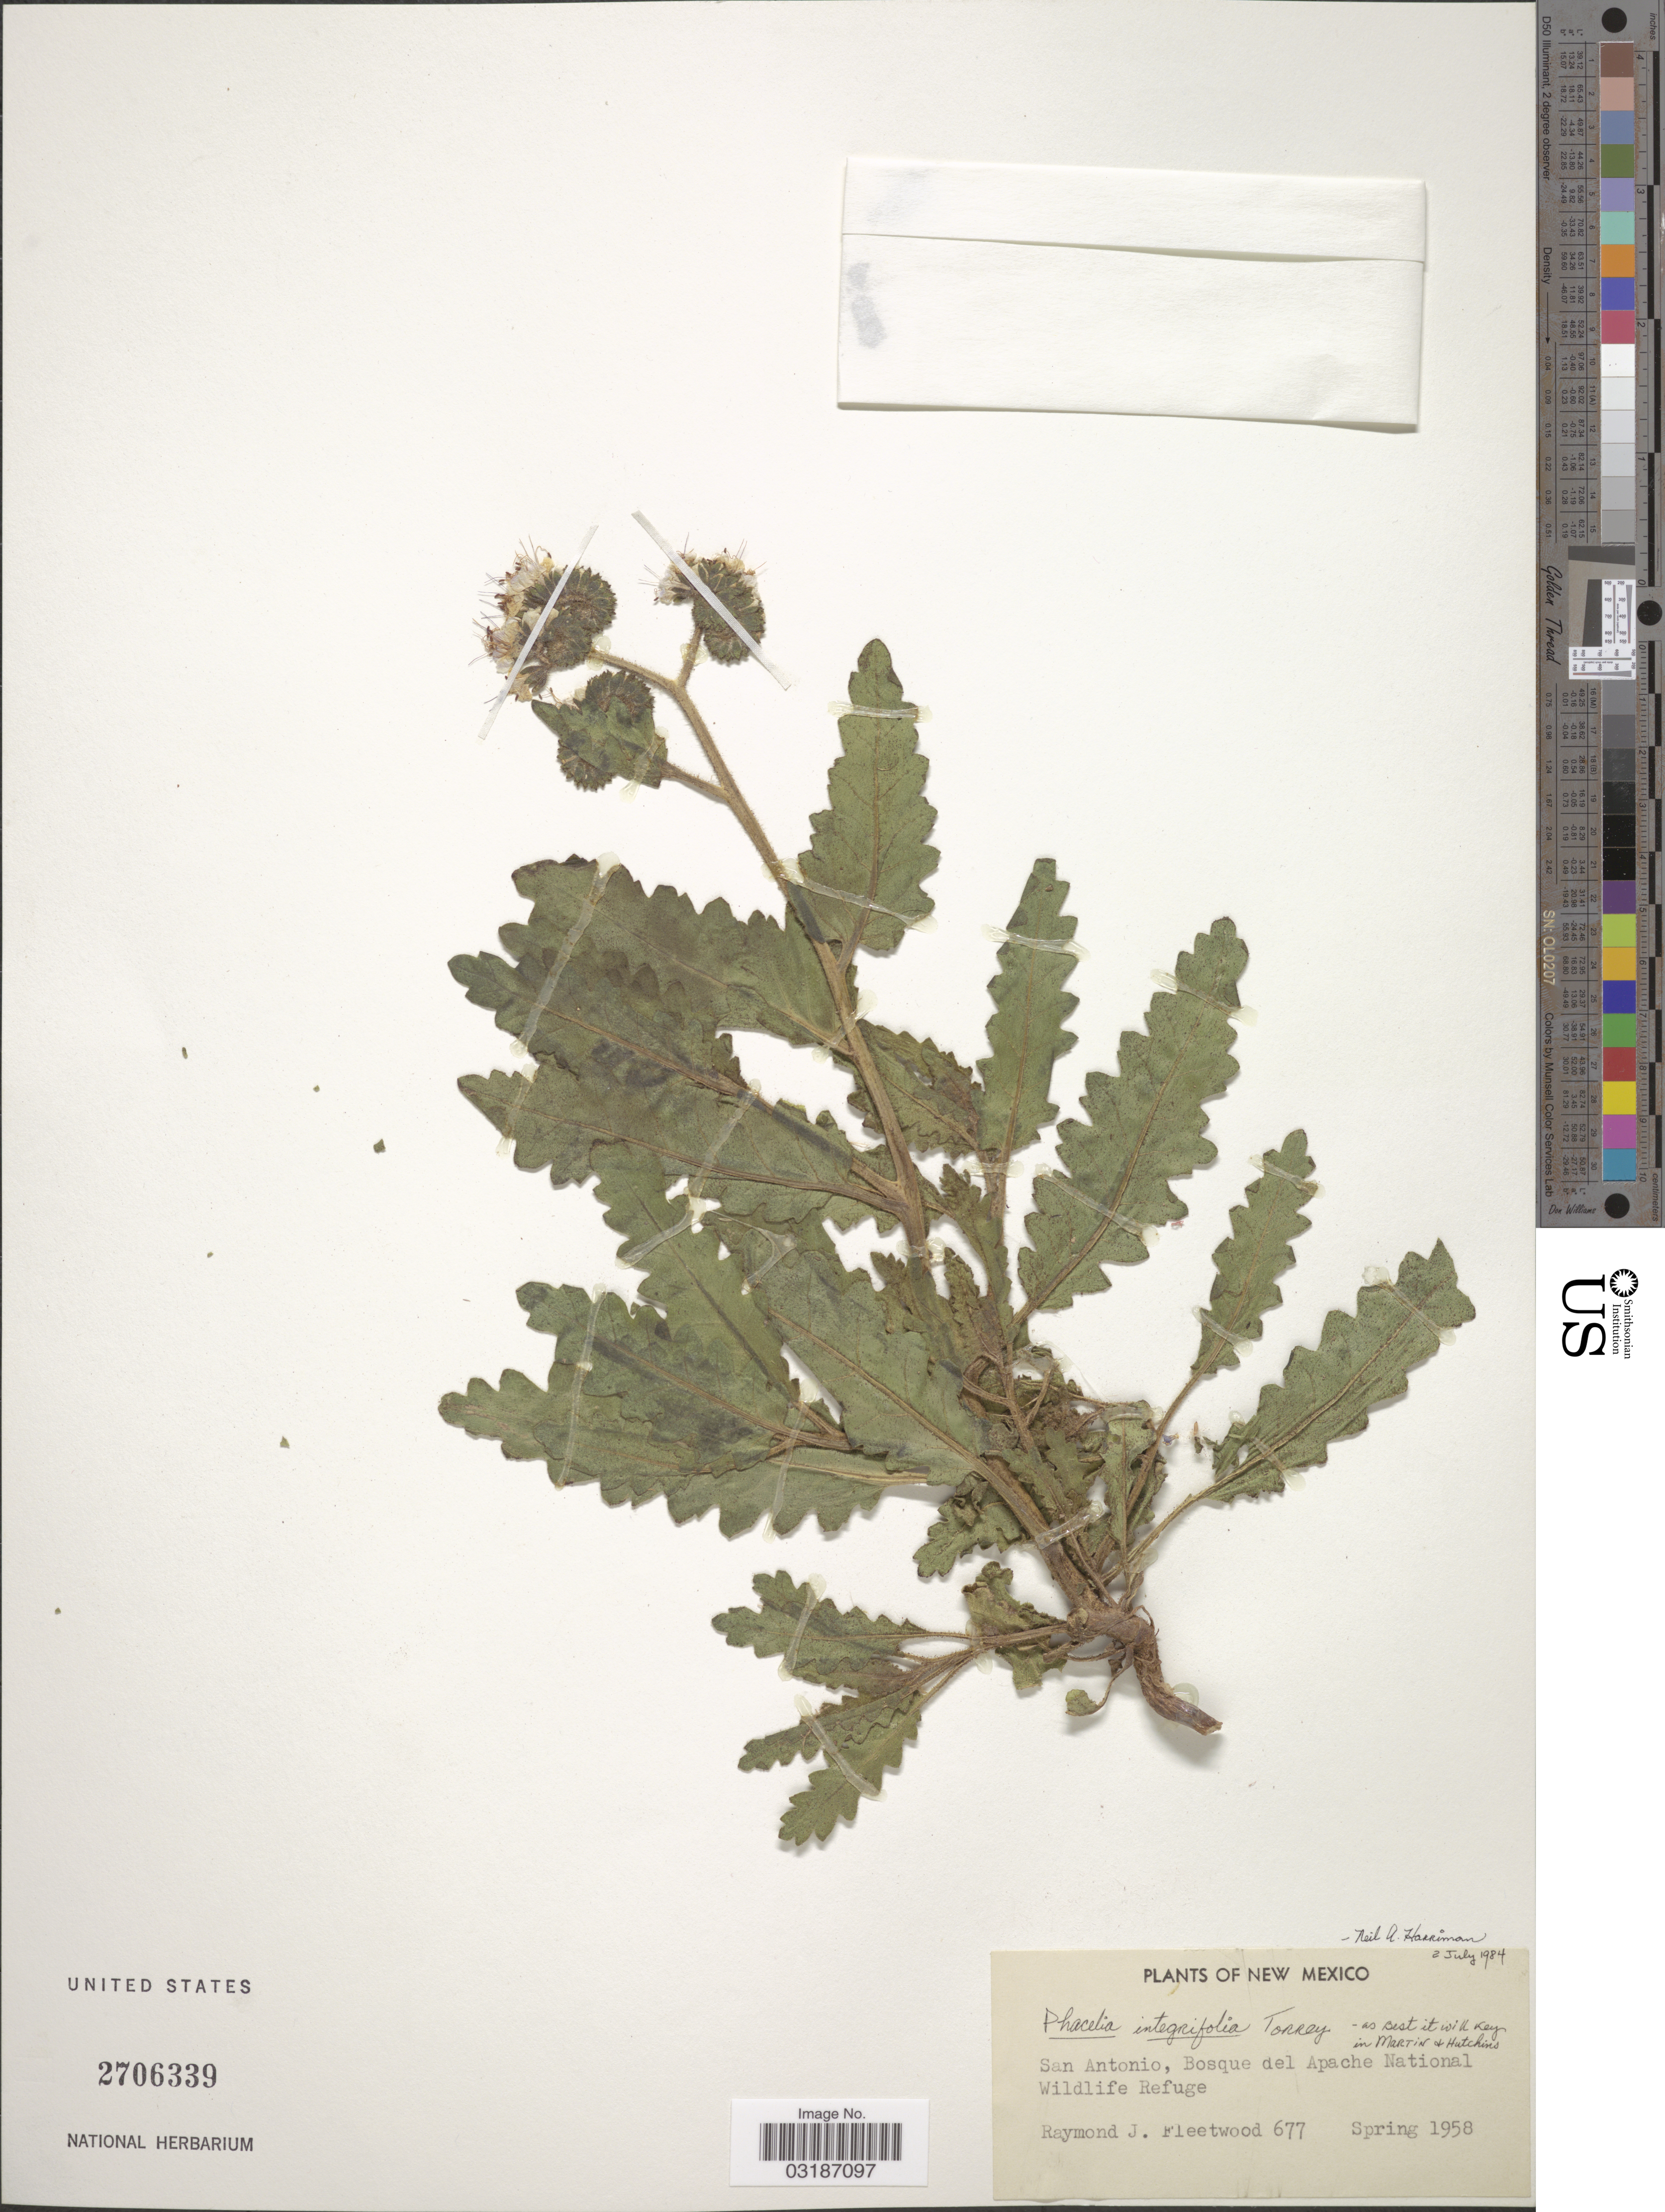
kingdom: Plantae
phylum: Tracheophyta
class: Magnoliopsida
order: Boraginales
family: Hydrophyllaceae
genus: Phacelia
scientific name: Phacelia integrifolia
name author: Torr.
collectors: R. J. Fleetwood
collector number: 677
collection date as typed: Spring 1958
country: United States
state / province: New Mexico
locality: San Antonio, Bosque del Apache National Wildlife Refuge.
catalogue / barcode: US 2706339